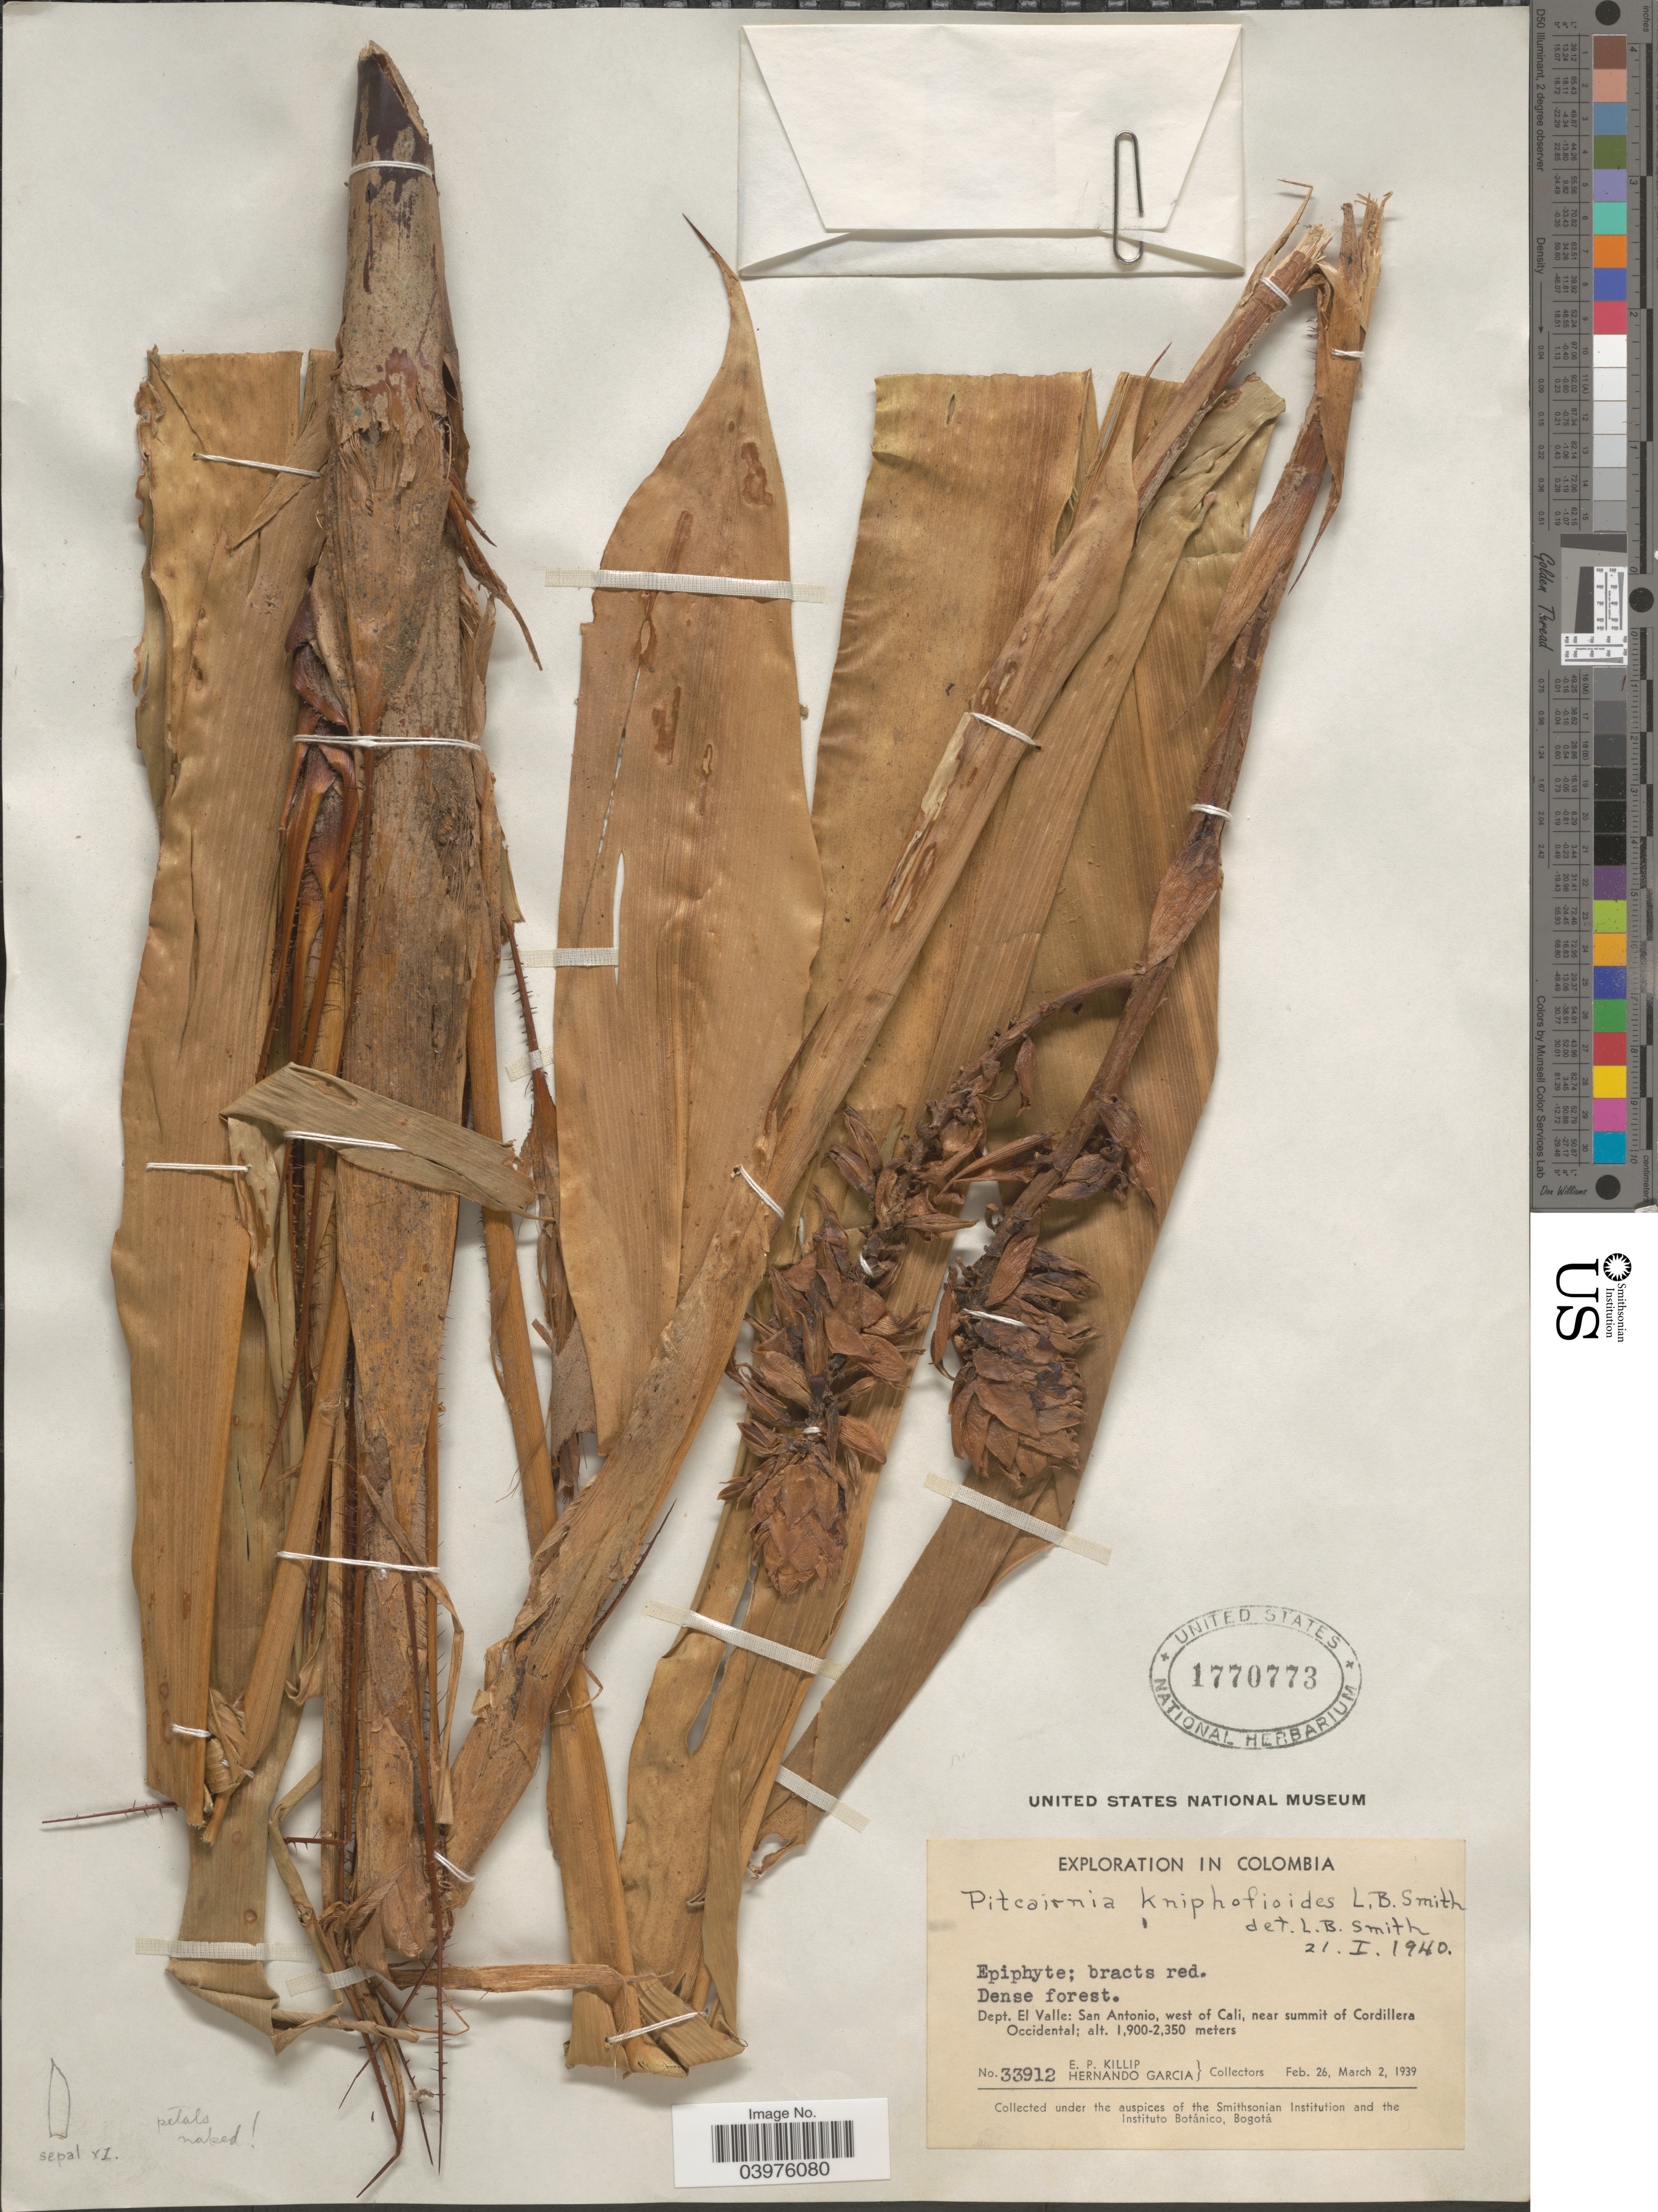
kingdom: Plantae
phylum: Tracheophyta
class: Liliopsida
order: Poales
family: Bromeliaceae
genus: Pitcairnia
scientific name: Pitcairnia kniphofioides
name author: L.B. Sm.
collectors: E. P. Killip & H. Garcia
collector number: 33912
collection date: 1939-02-26/1939-03-02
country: Colombia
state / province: Valle del Cauca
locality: Dept. El Valle: San Antonio, west of Cali, near summit of Cordillera Occidental.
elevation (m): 1900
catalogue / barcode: US 1770773